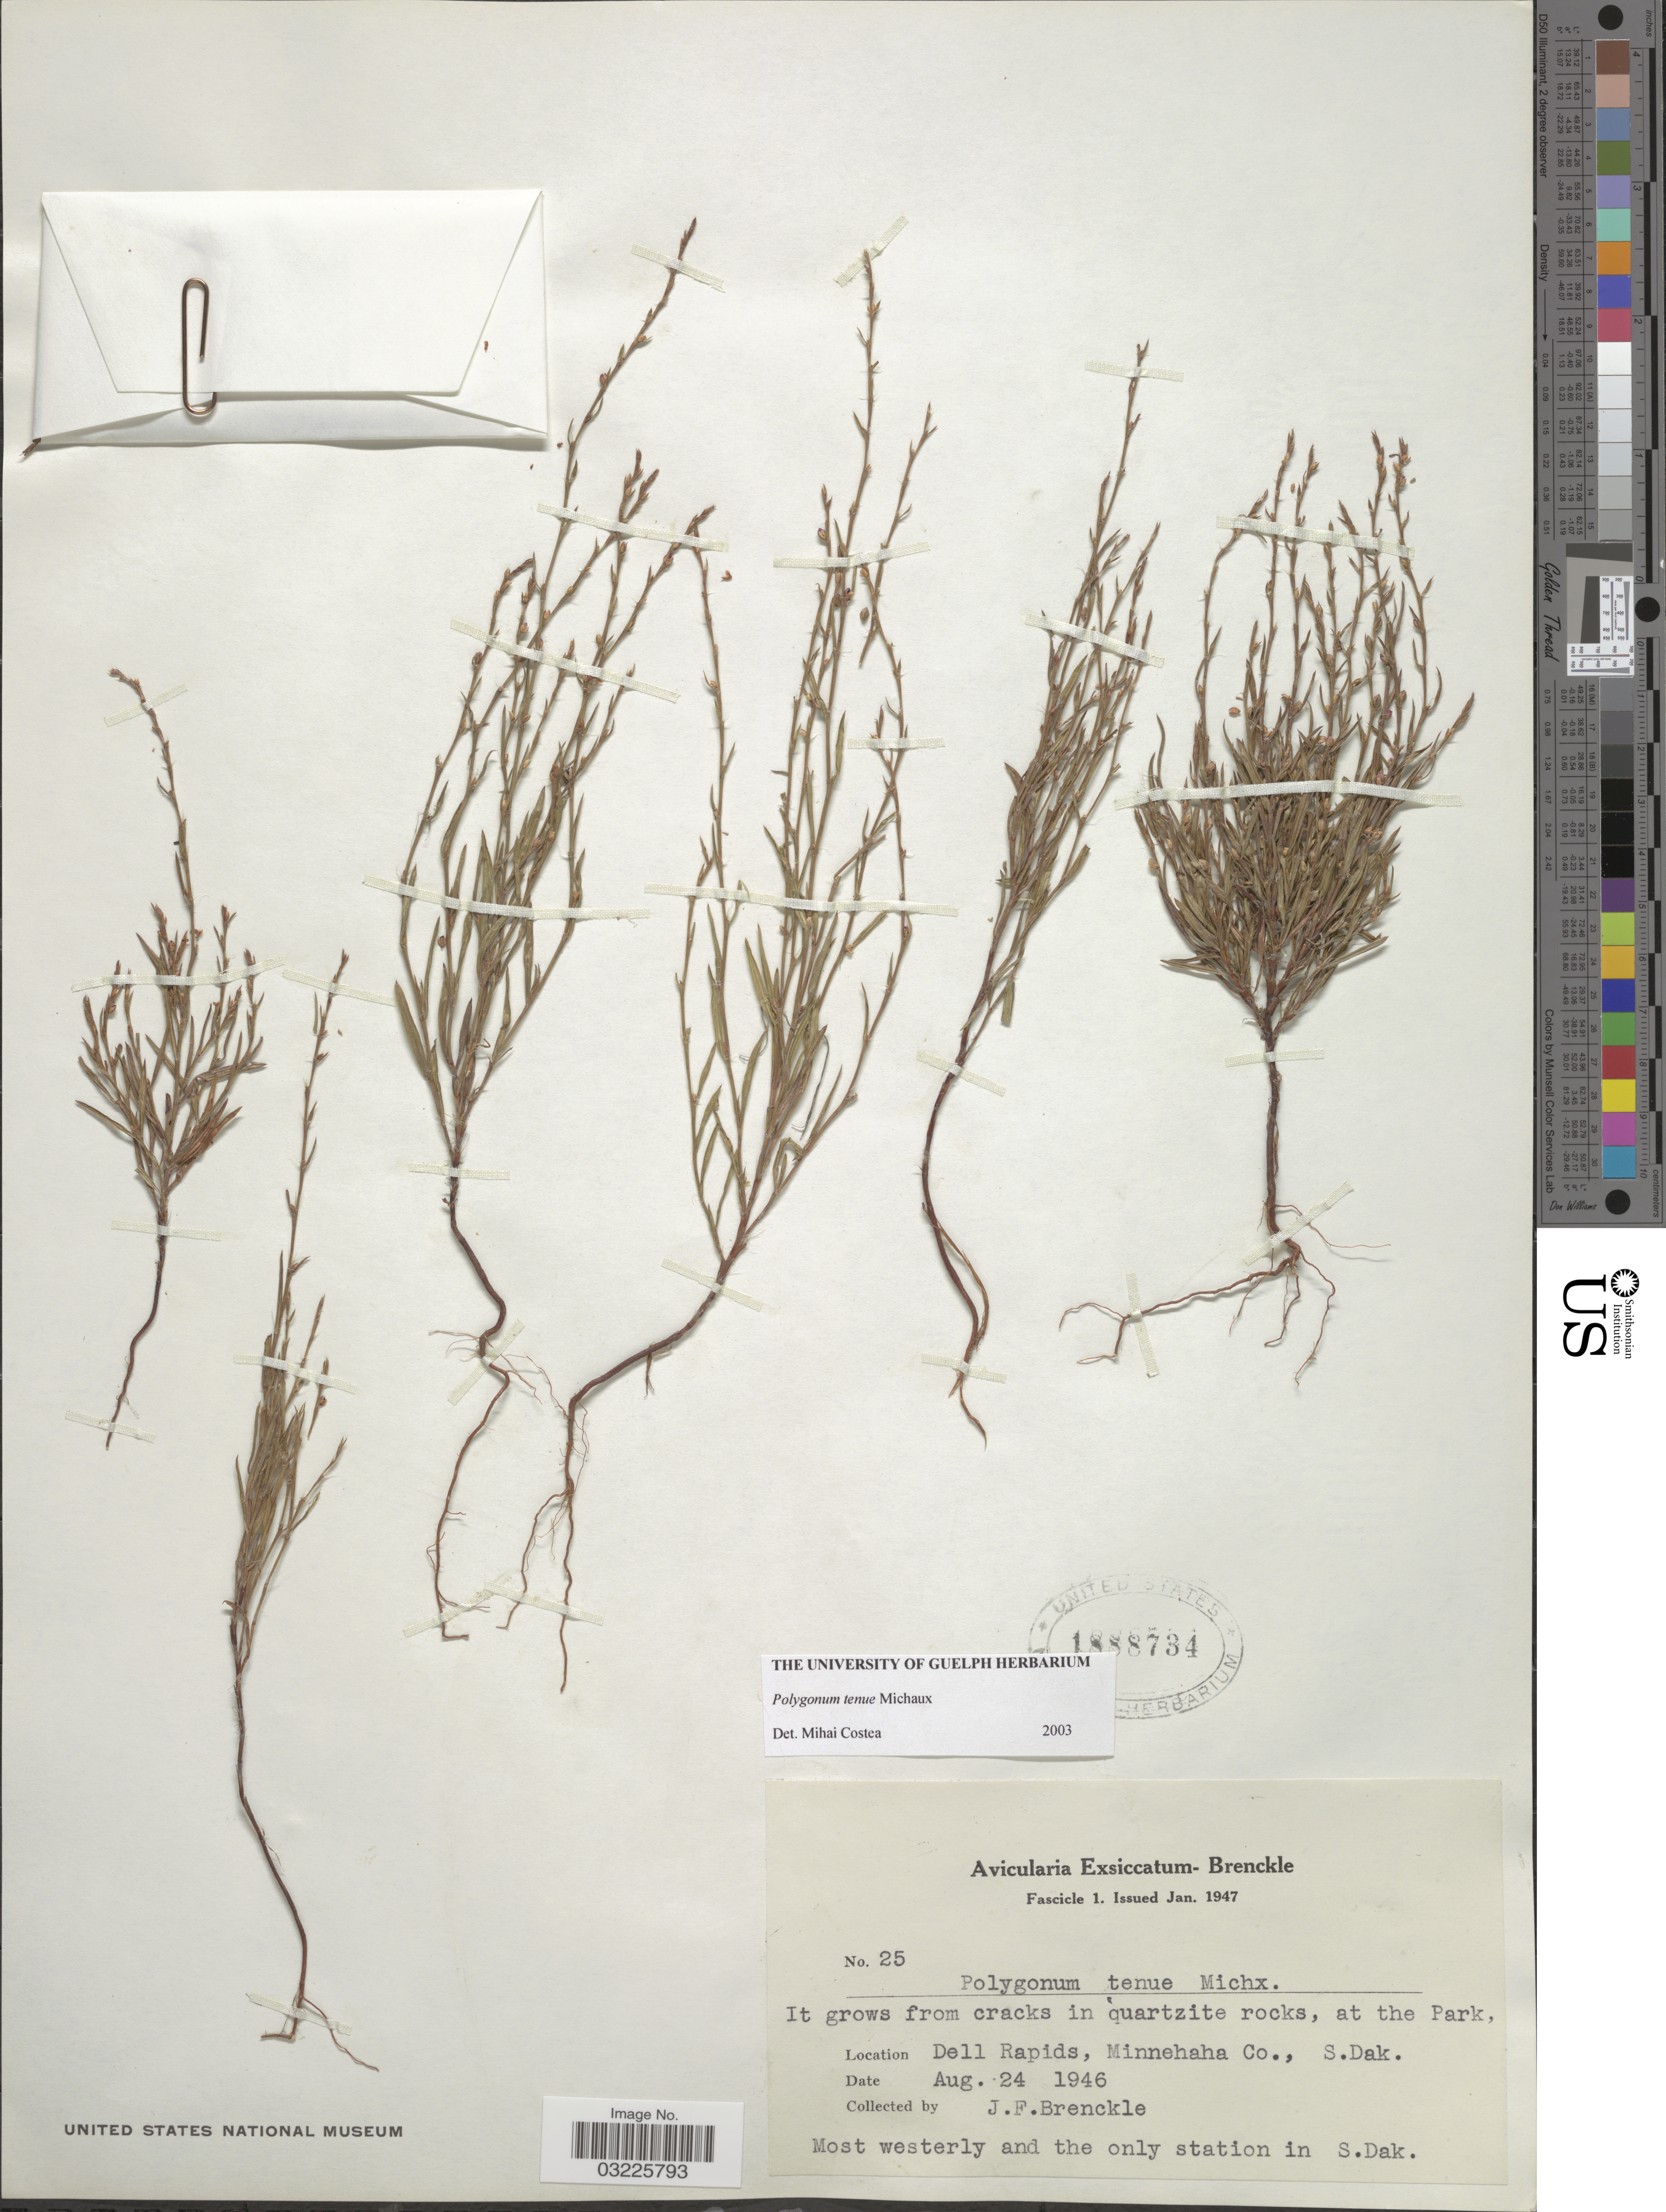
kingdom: Plantae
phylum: Tracheophyta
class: Magnoliopsida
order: Caryophyllales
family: Polygonaceae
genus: Polygonum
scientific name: Polygonum tenue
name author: F. Michx.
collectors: J. Brenckle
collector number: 25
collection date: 1946-08-24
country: United States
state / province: South Dakota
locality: At the Park, Dell Rapids, Minnehaha Co.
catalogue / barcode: US 1888734